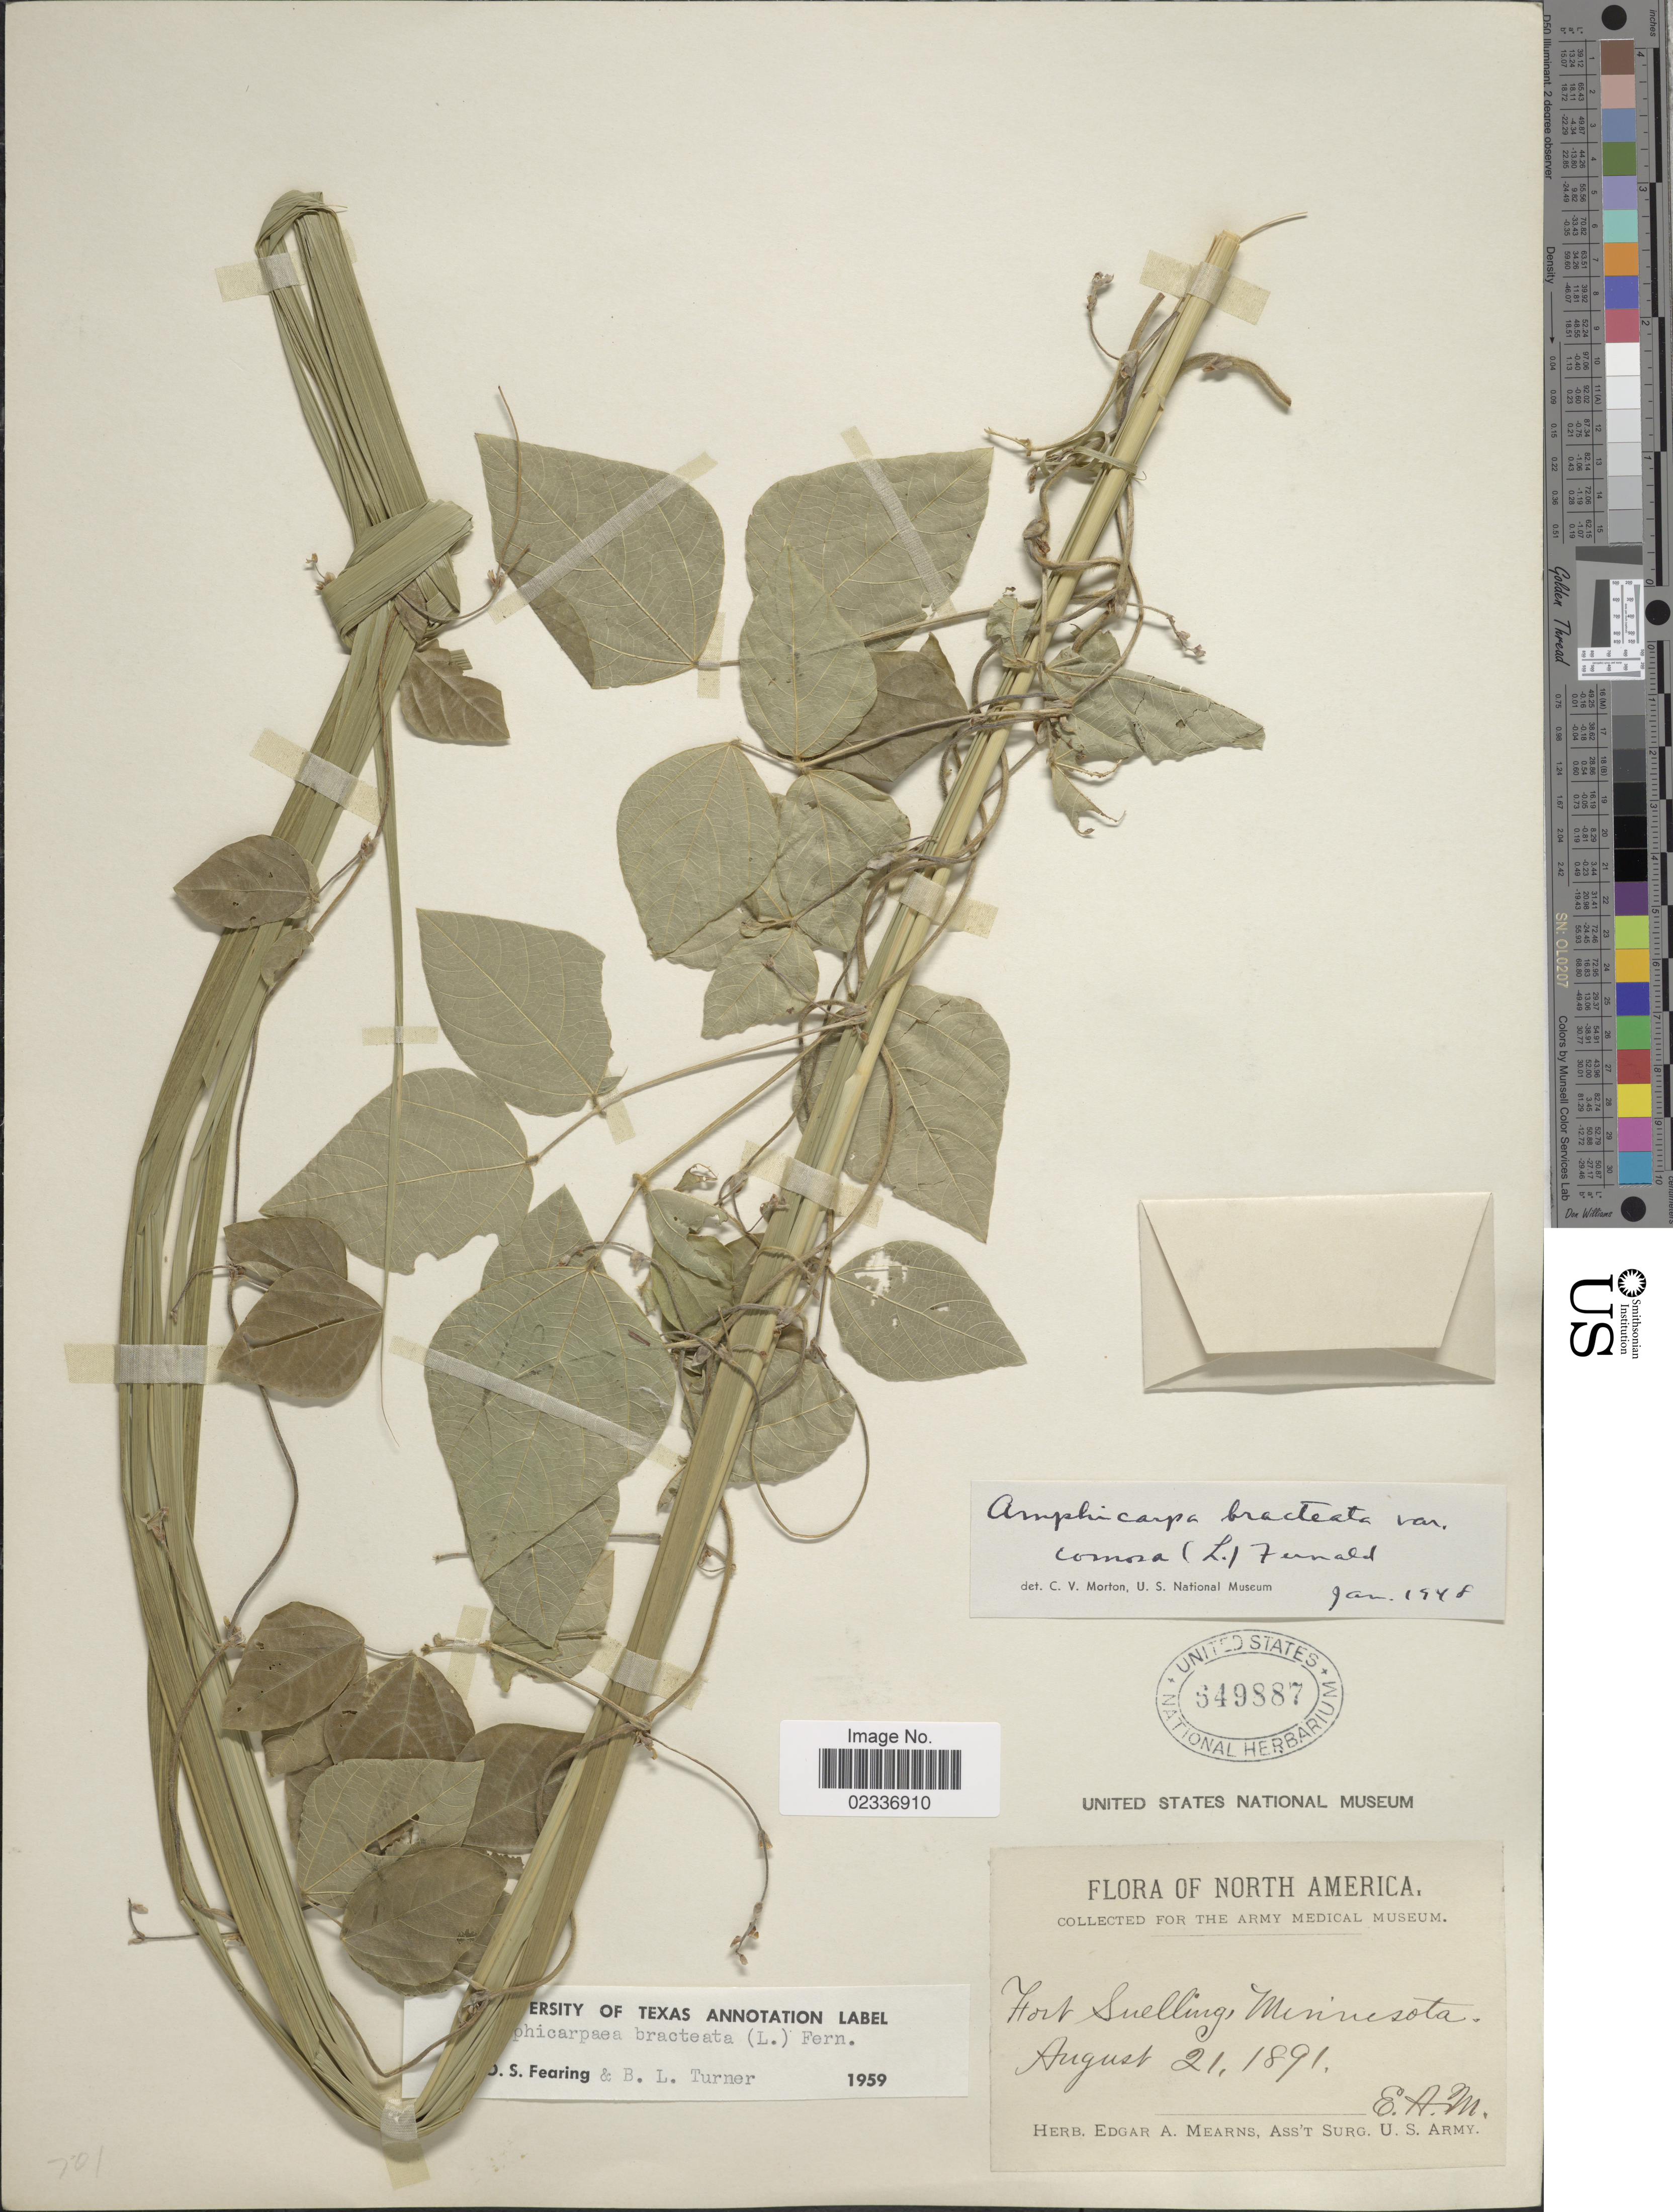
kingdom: Plantae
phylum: Tracheophyta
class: Magnoliopsida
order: Fabales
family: Fabaceae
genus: Amphicarpaea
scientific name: Amphicarpaea bracteata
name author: (L.) Fernald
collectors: E. A. Mearns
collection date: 1891-08-21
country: United States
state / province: Minnesota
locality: Fort Snelling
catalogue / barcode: US 649887